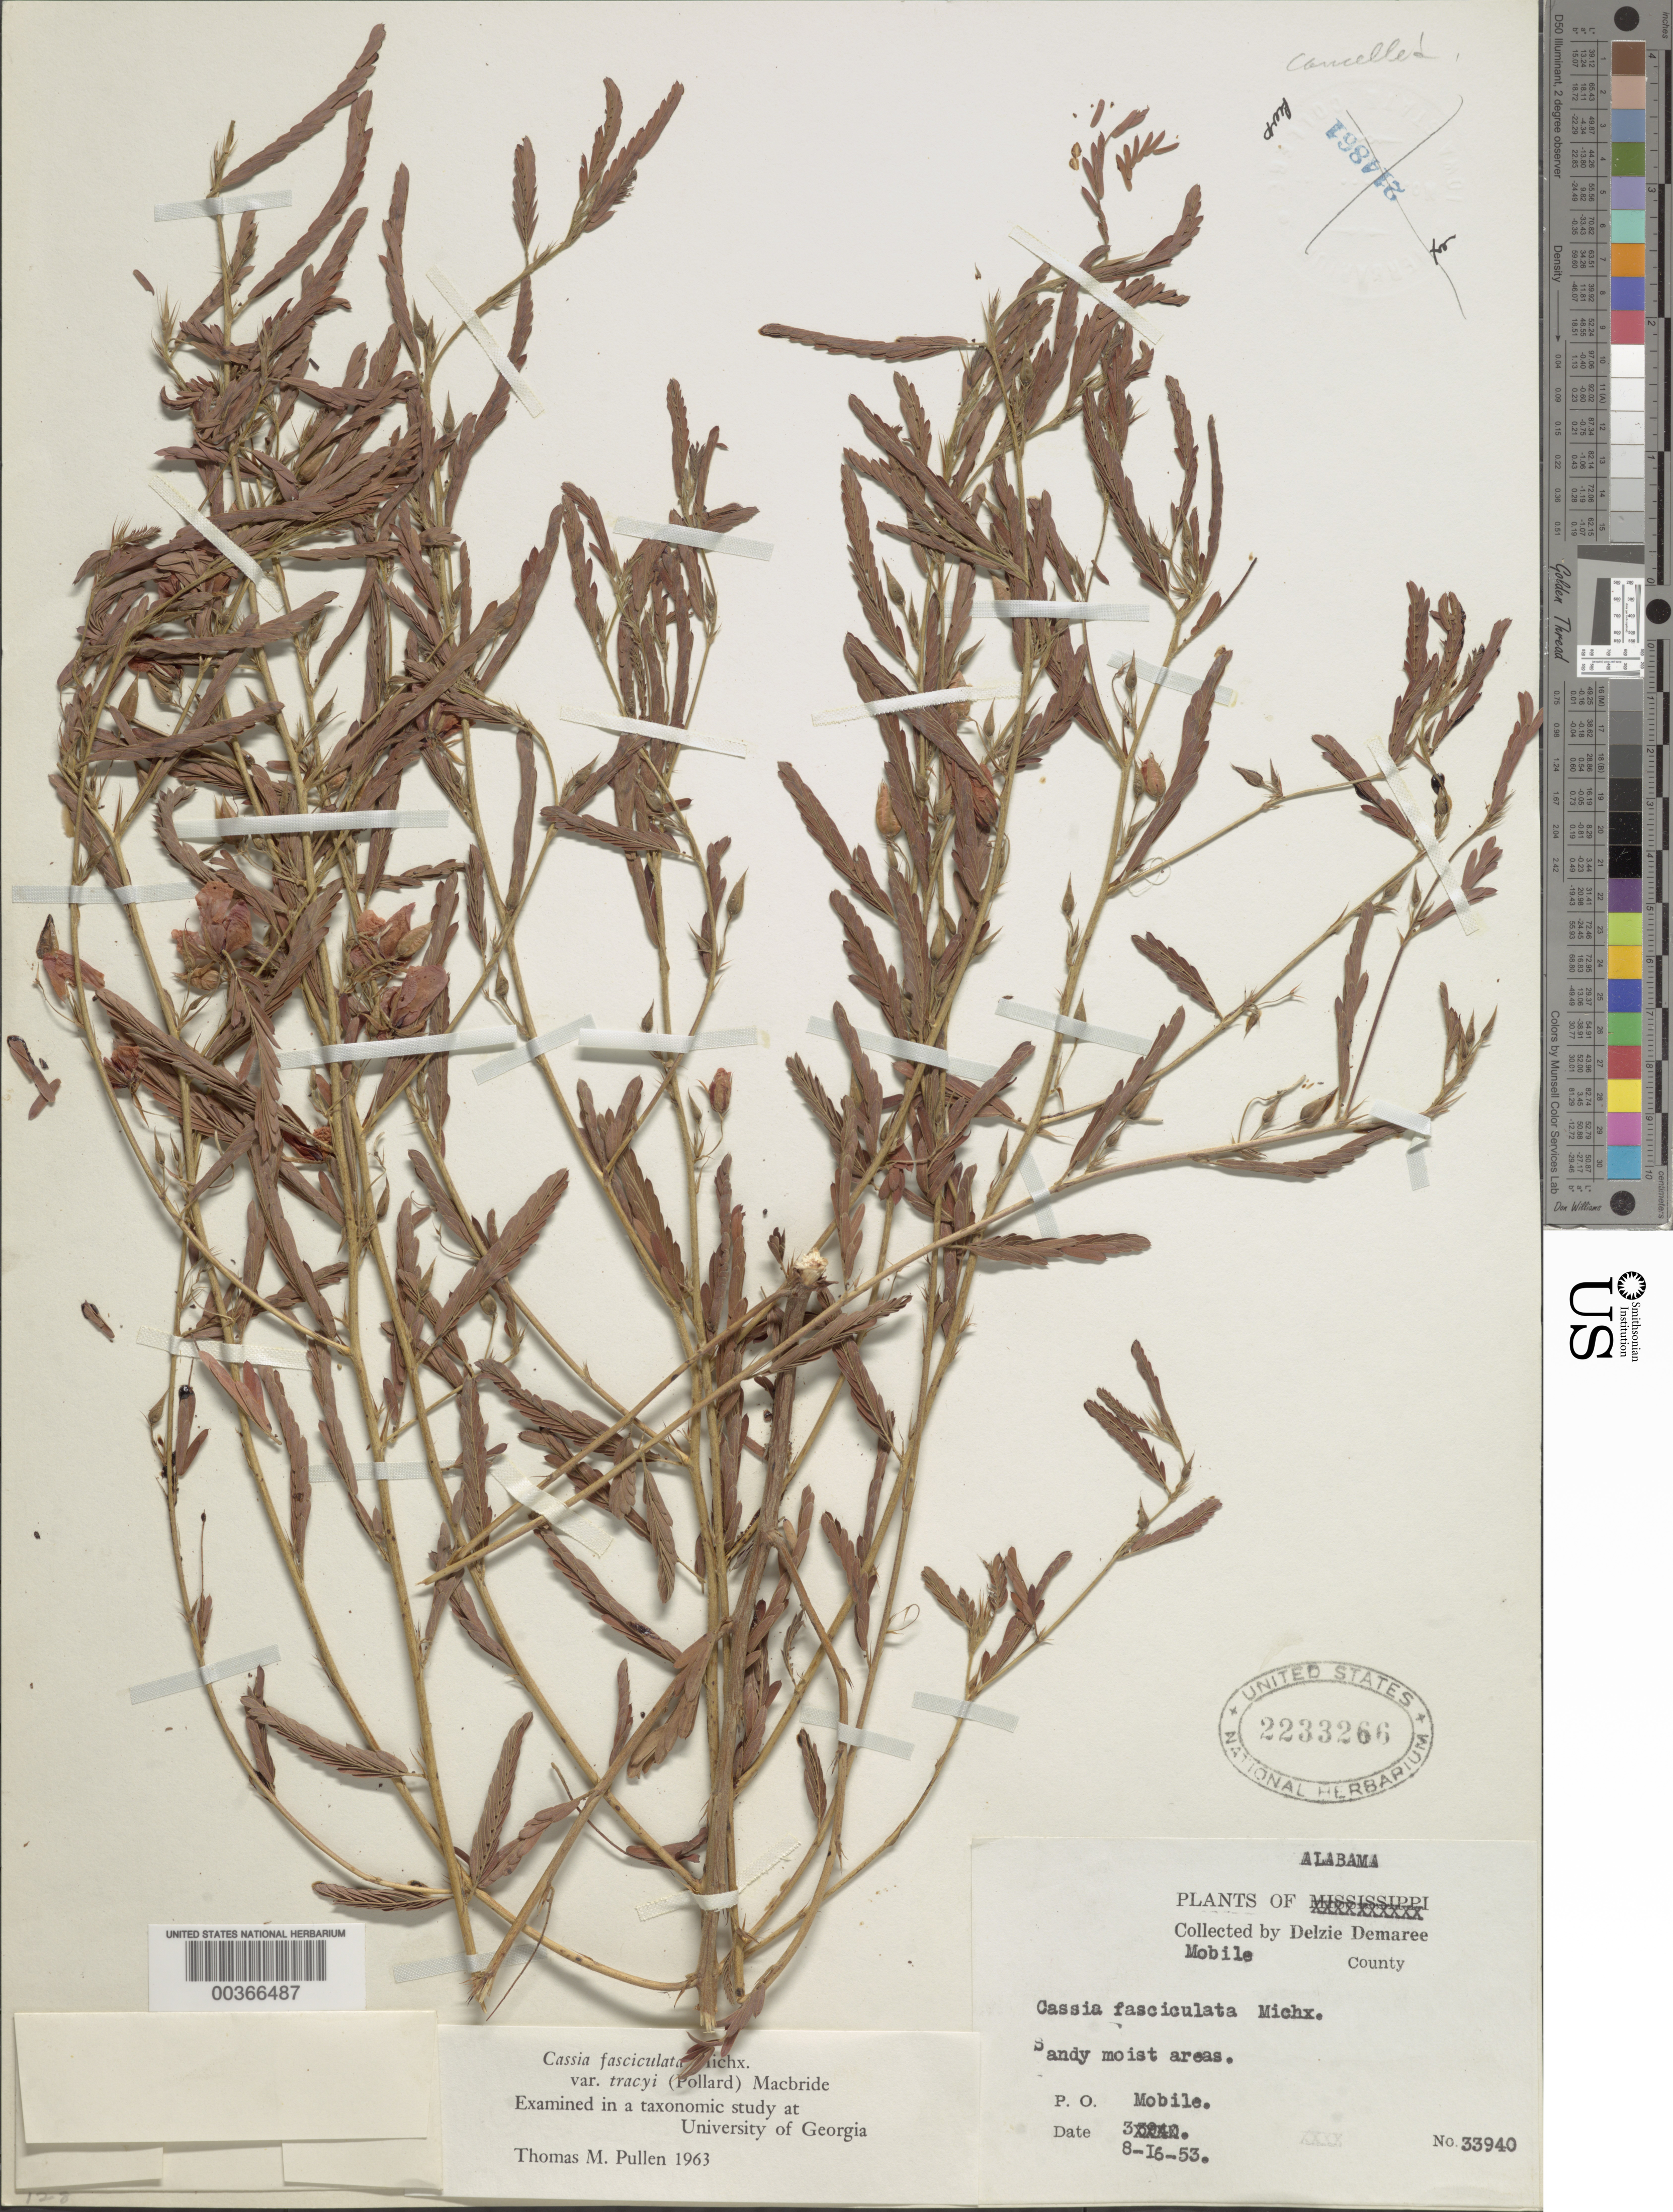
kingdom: Plantae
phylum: Tracheophyta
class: Magnoliopsida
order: Fabales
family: Fabaceae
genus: Chamaecrista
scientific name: Chamaecrista fasciculata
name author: (Michx.) Greene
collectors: D. Demaree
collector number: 33940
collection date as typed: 16 Aug 1953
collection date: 1953-08-16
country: United States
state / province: Alabama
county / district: Mobile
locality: Mobile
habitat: Sandy moist areas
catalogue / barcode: US 2233266